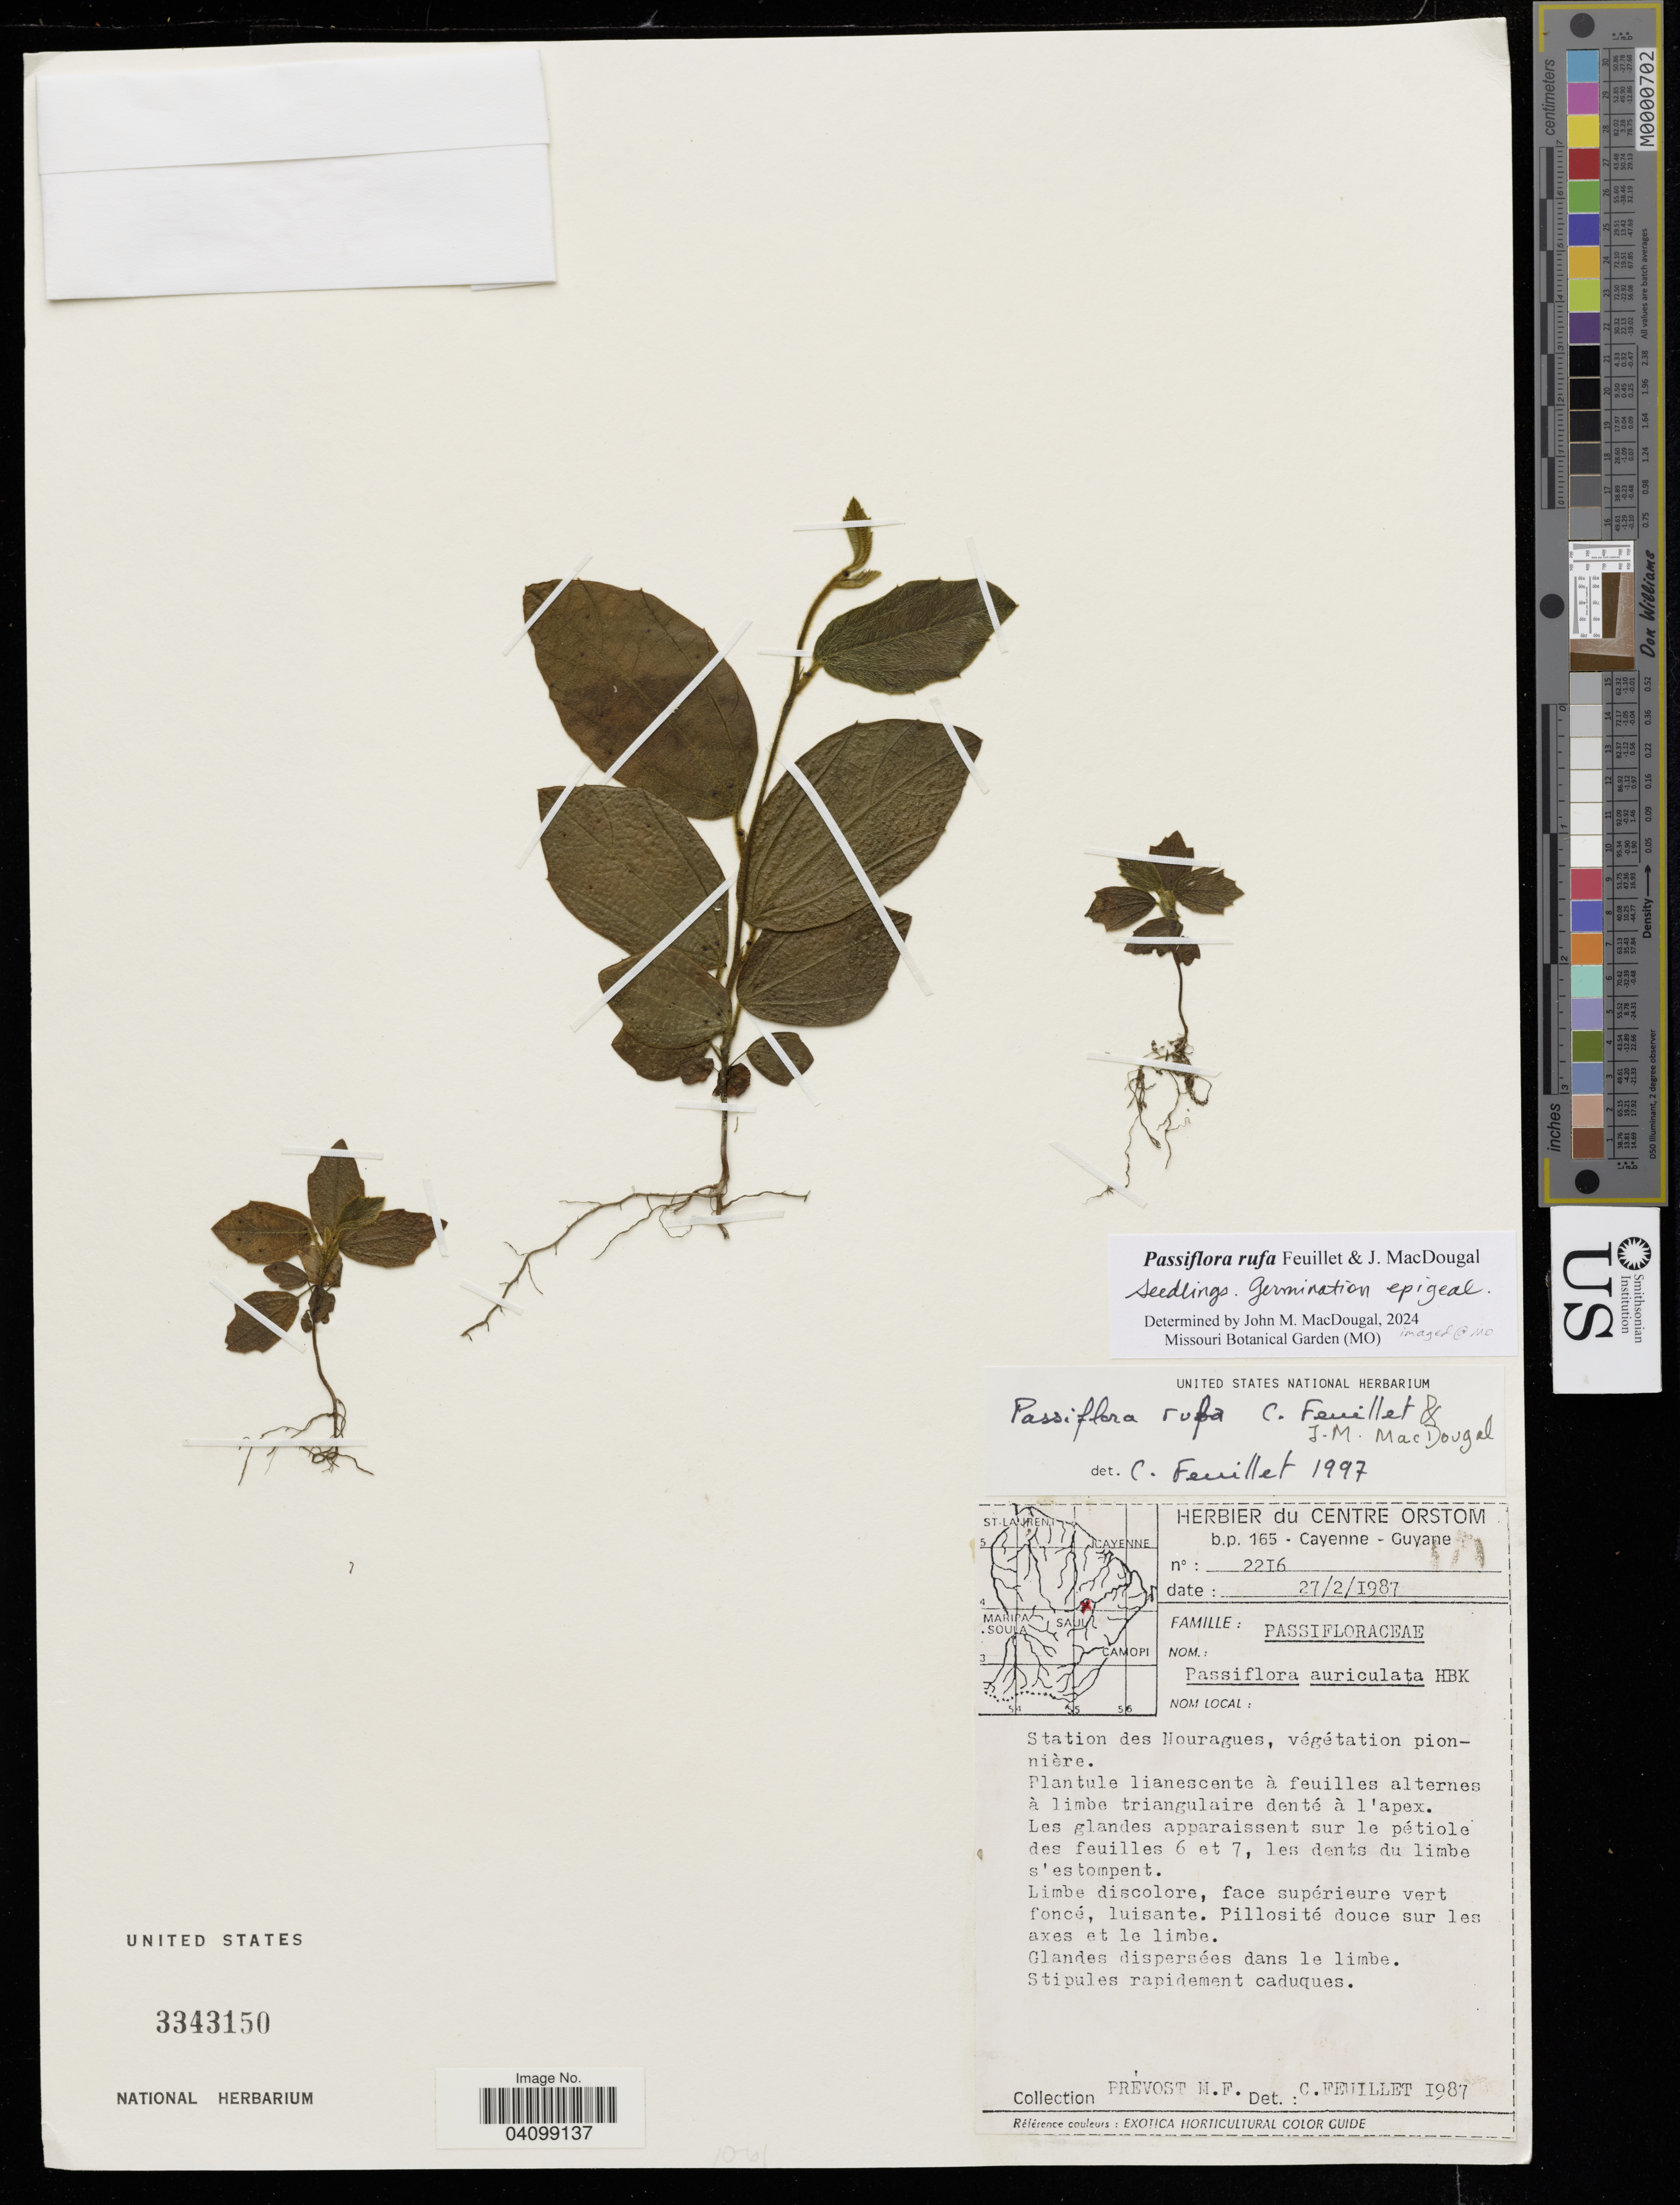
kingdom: Plantae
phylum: Tracheophyta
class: Magnoliopsida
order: Malpighiales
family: Passifloraceae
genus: Passiflora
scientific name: Passiflora rufa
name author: Feuillet & J.M. MacDougal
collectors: M. Prevost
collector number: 2216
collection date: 1987-02-27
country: French Guiana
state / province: Cayenne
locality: Station des ouragues.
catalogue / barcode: US 3343150